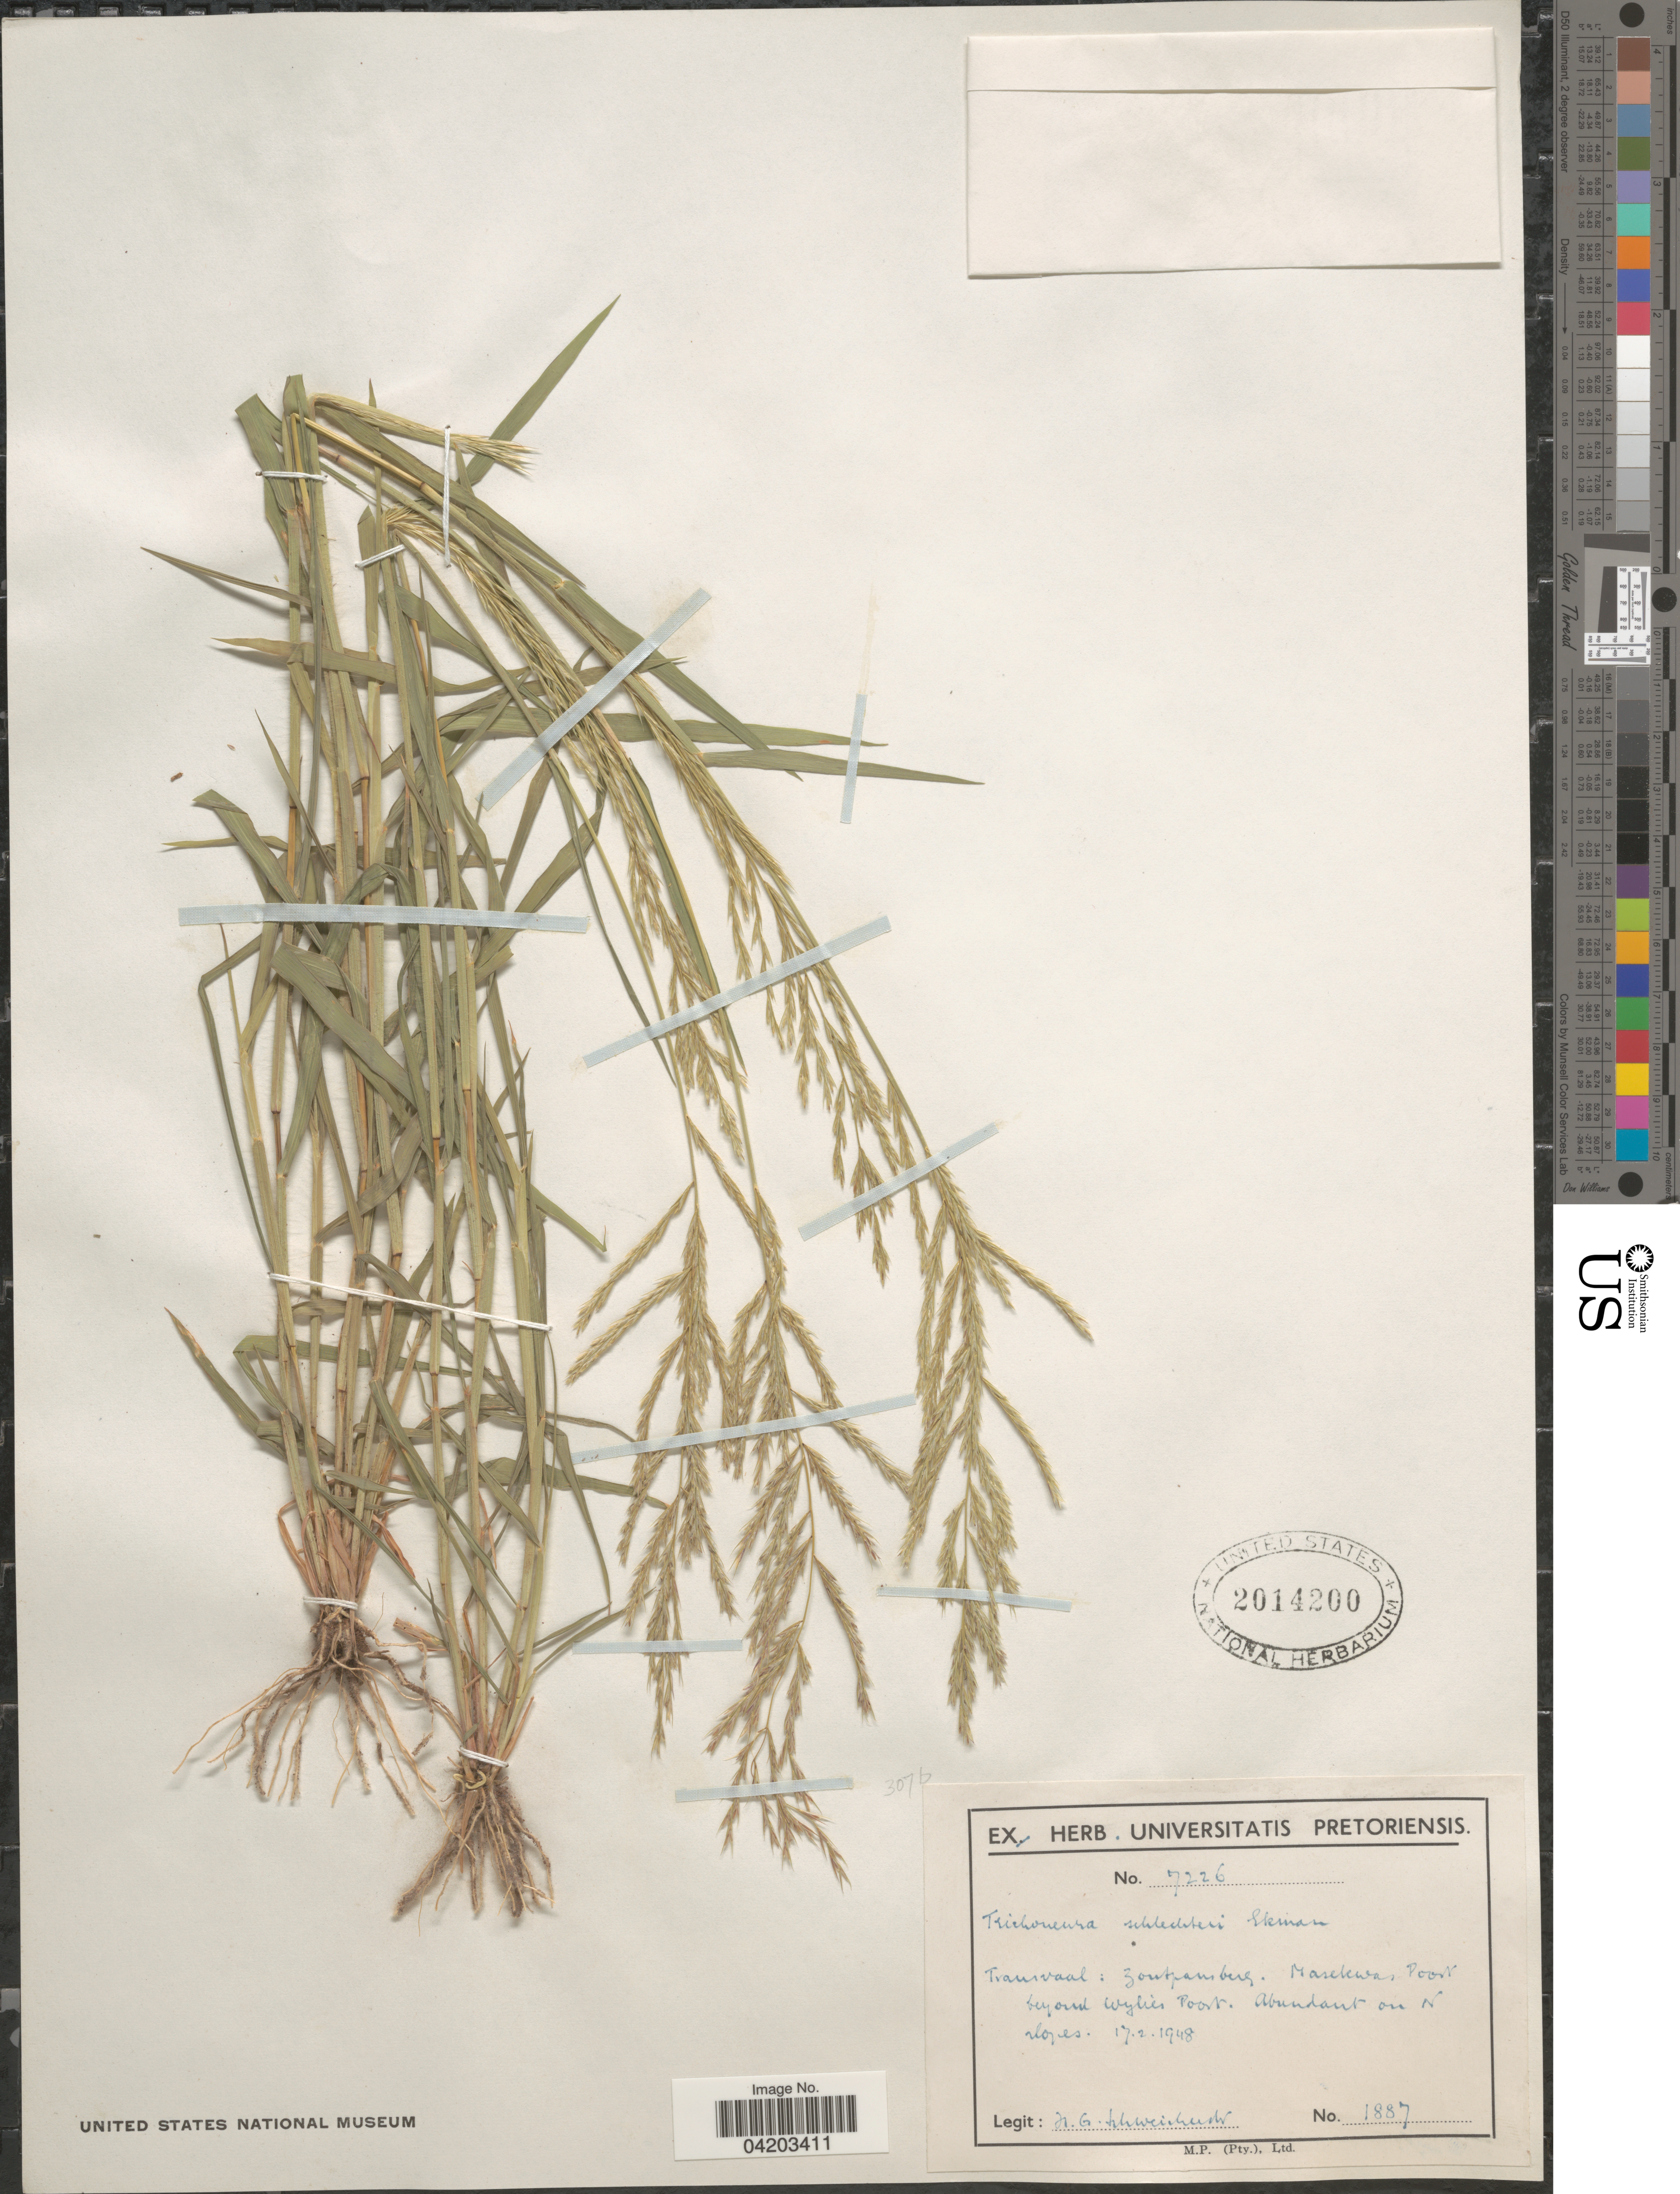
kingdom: Plantae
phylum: Tracheophyta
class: Liliopsida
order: Poales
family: Poaceae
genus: Trichoneura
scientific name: Trichoneura eleusinoides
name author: (Rendle) Ekman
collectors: H. Schweickerdt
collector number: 1887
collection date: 1948-02-17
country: South Africa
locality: Transvaal: Zoutpansberg. Marekwas [interpreted] Poort beyond Wylies Poort.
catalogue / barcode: US 2014200